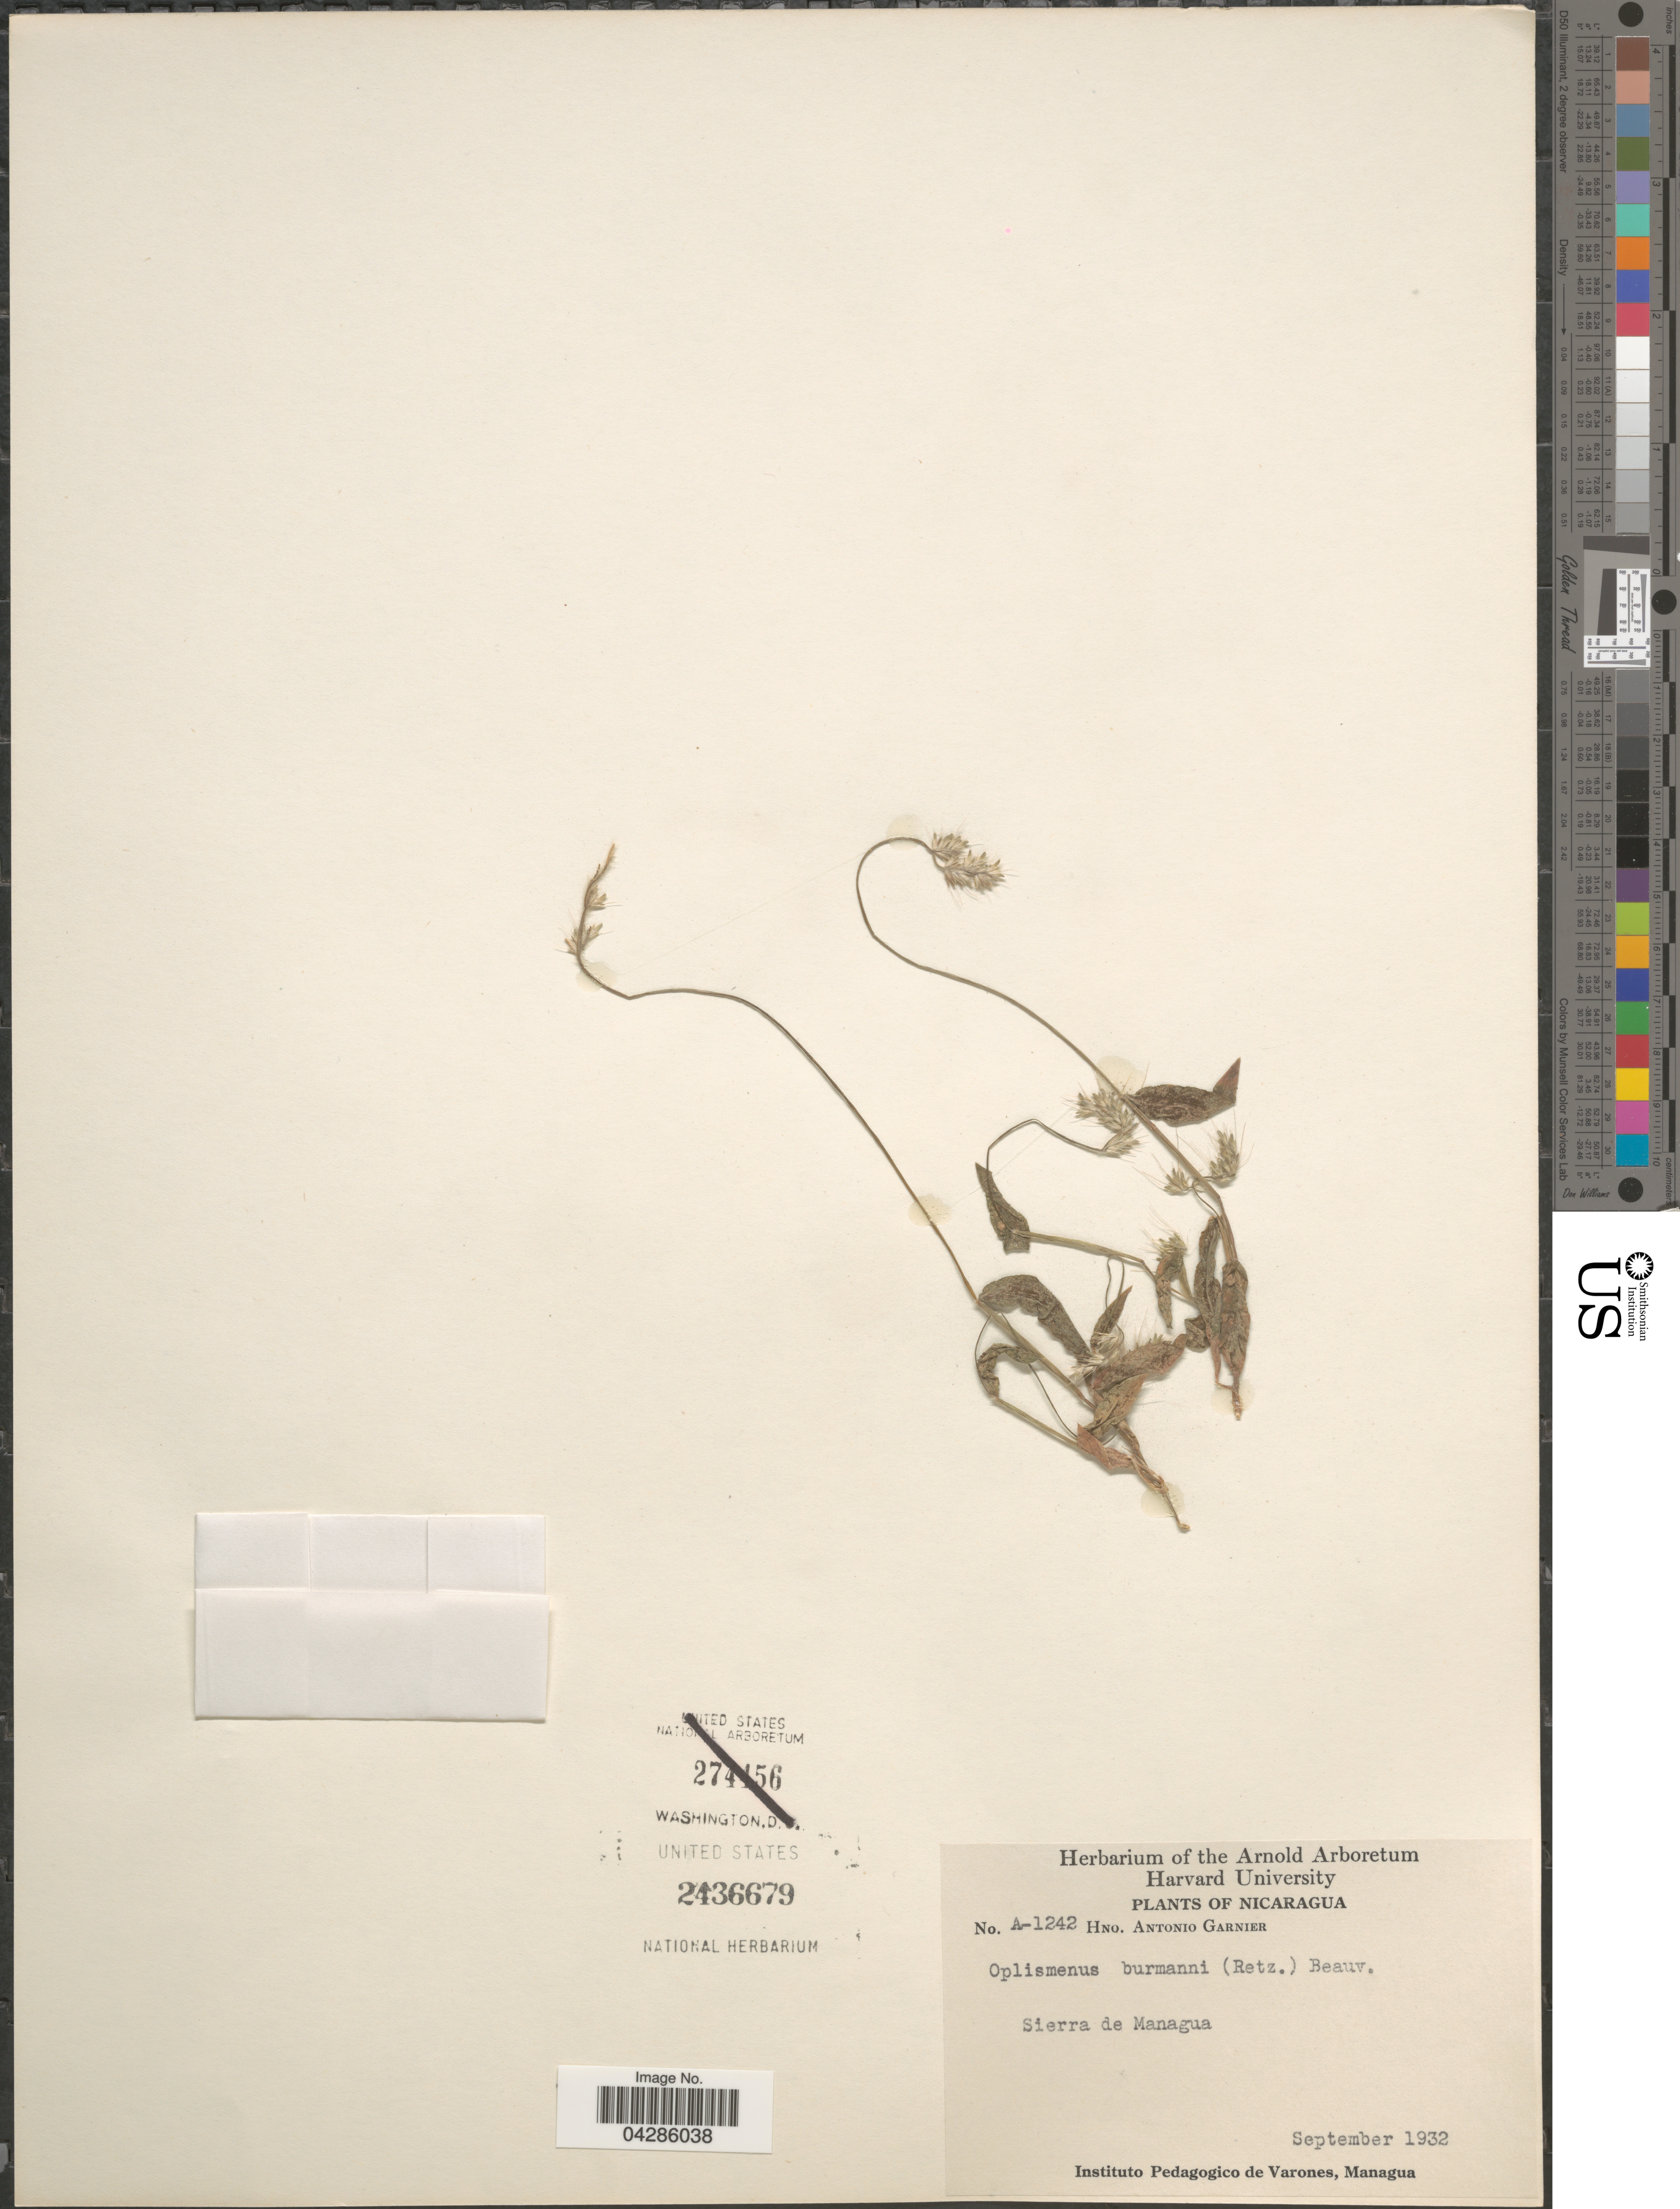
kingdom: Plantae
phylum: Tracheophyta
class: Liliopsida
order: Poales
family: Poaceae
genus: Oplismenus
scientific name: Oplismenus burmannii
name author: (Retz.) P. Beauv.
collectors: Bro. A. Garnier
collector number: A-1242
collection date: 1932-09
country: Nicaragua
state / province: Managua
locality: Sierra de Managua.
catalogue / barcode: US 2436679